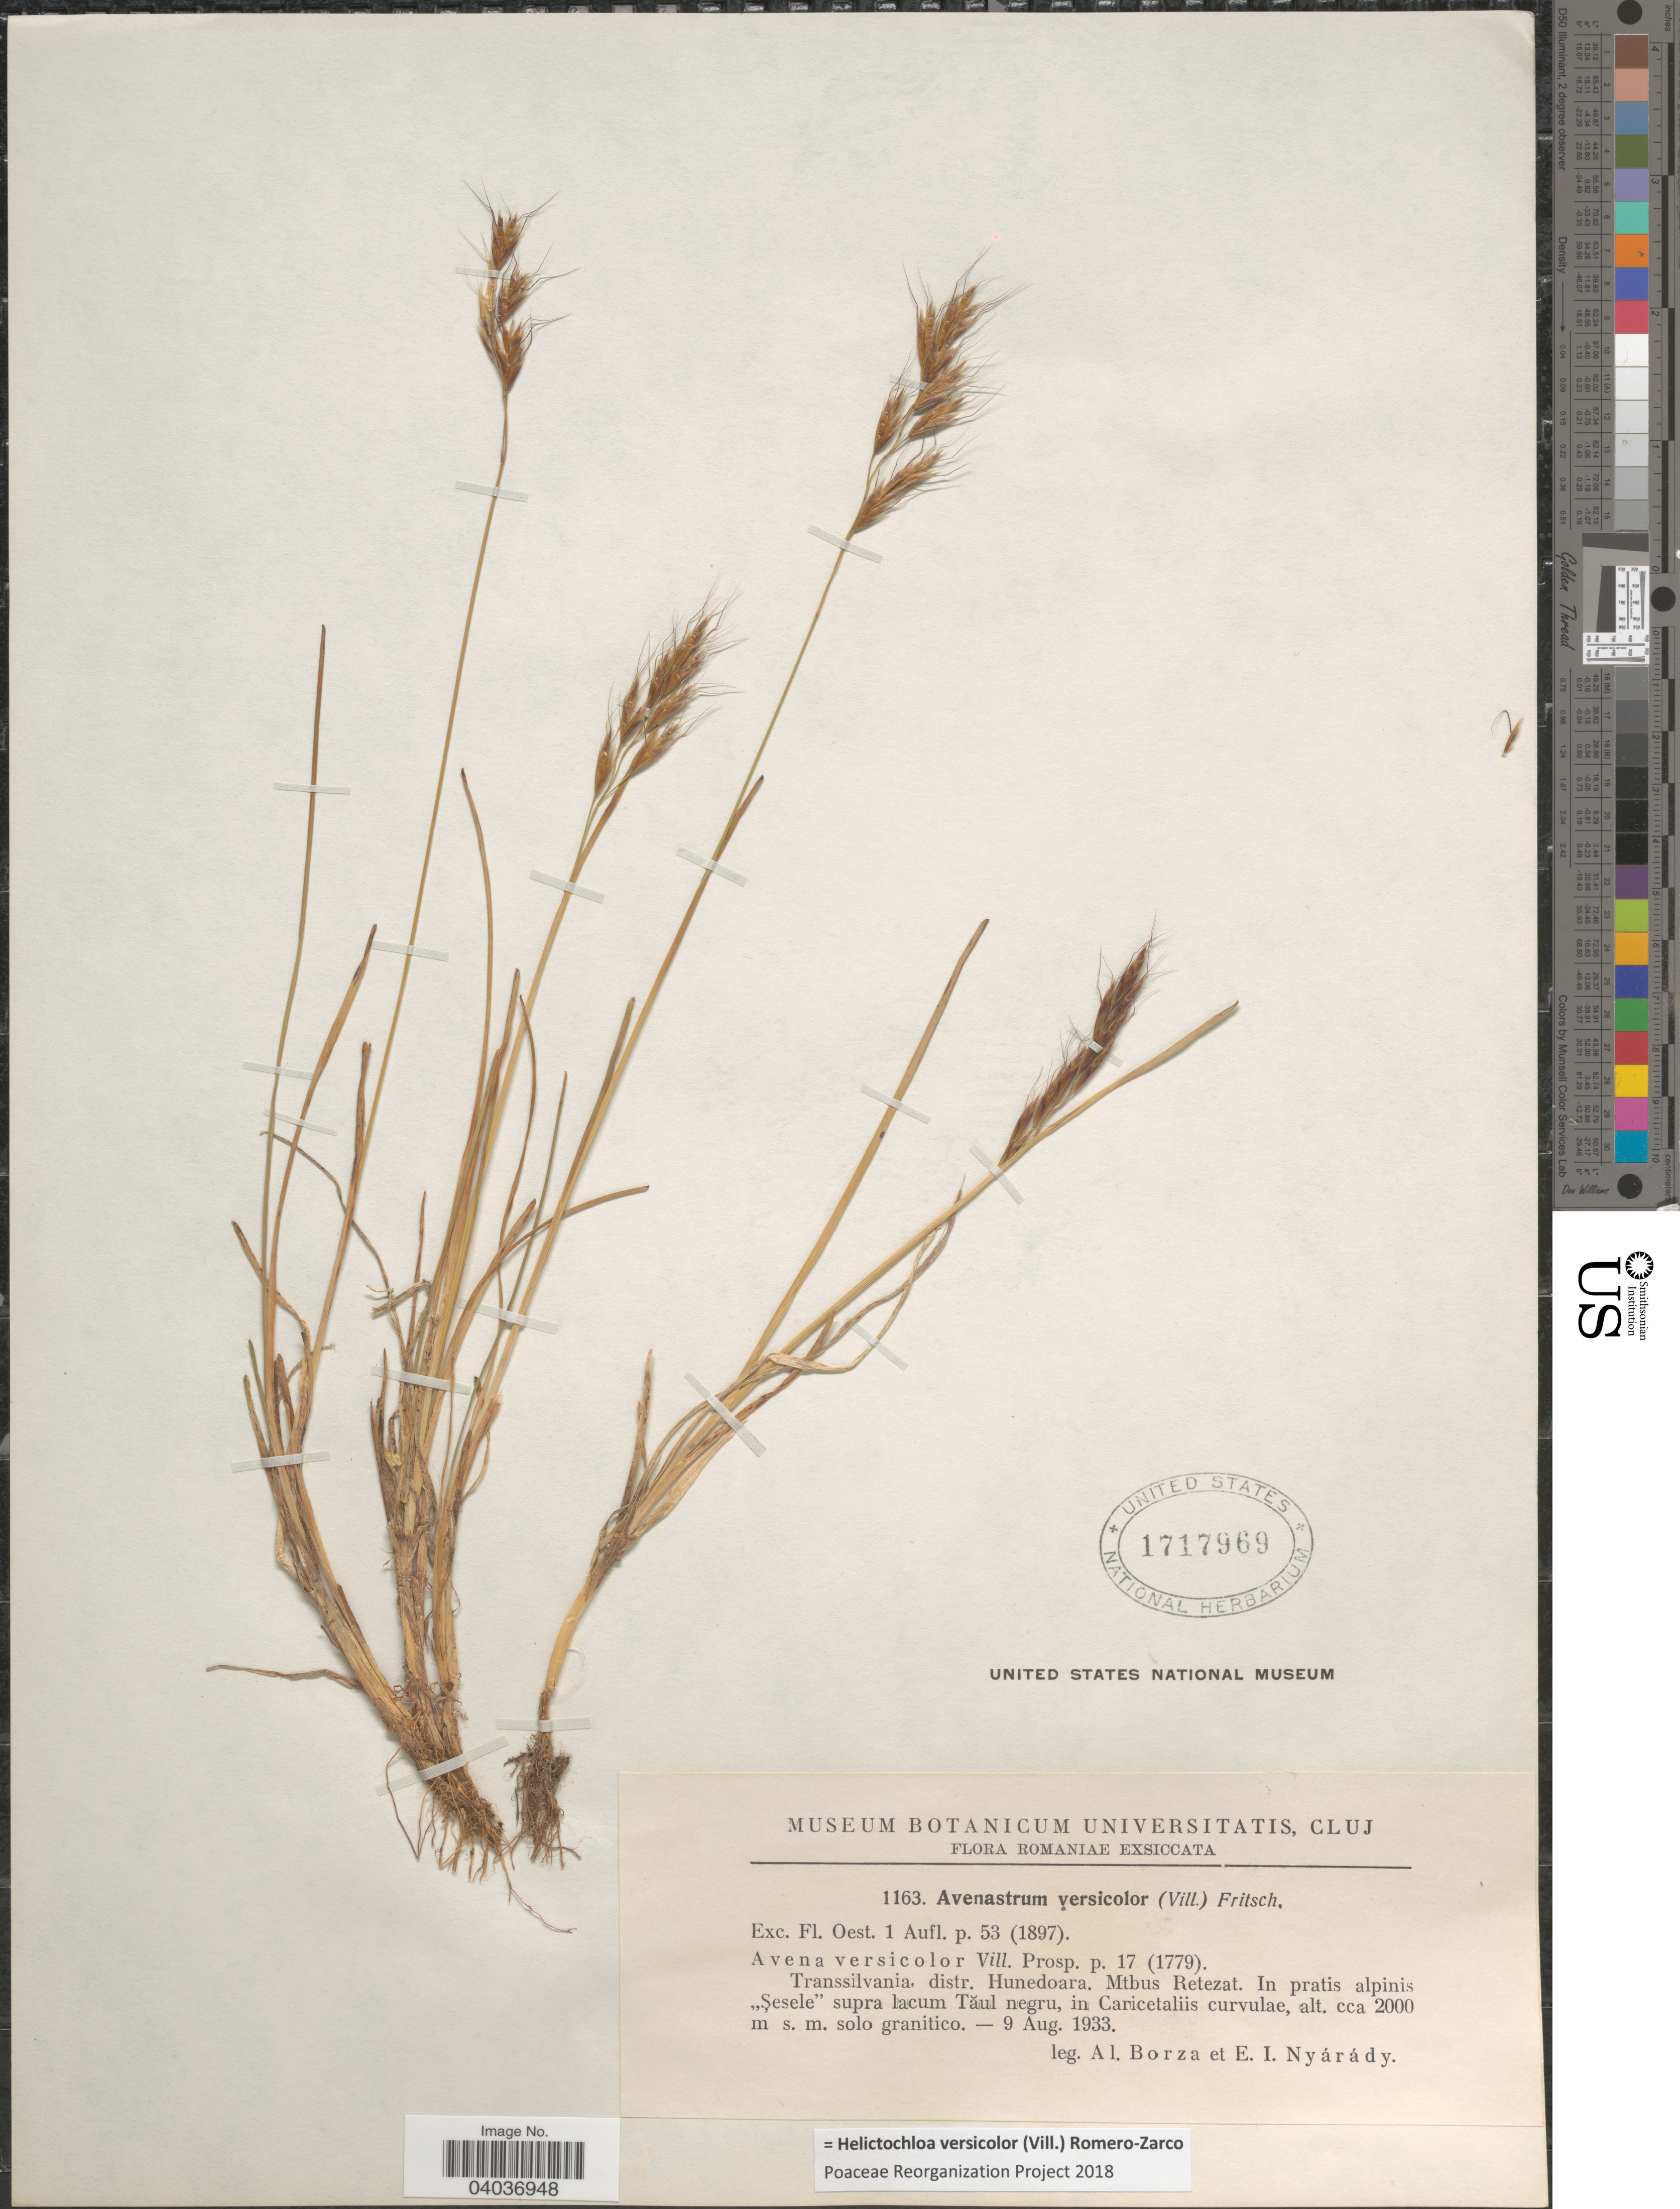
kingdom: Plantae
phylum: Tracheophyta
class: Liliopsida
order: Poales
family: Poaceae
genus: Helictochloa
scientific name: Helictochloa versicolor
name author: (Vill.) Romero Zarco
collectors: A. Borza & E. Nyárády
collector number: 1163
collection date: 1933-08-09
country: Romania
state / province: Hunedoara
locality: Romaniae. Transsilvania, distr. Hunedoara. Mtbus Retezat. In pratis alpinis "Şesele" supra lacum Tăul negru, in Canicetaliis curvulae.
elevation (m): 2000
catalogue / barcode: US 1717969